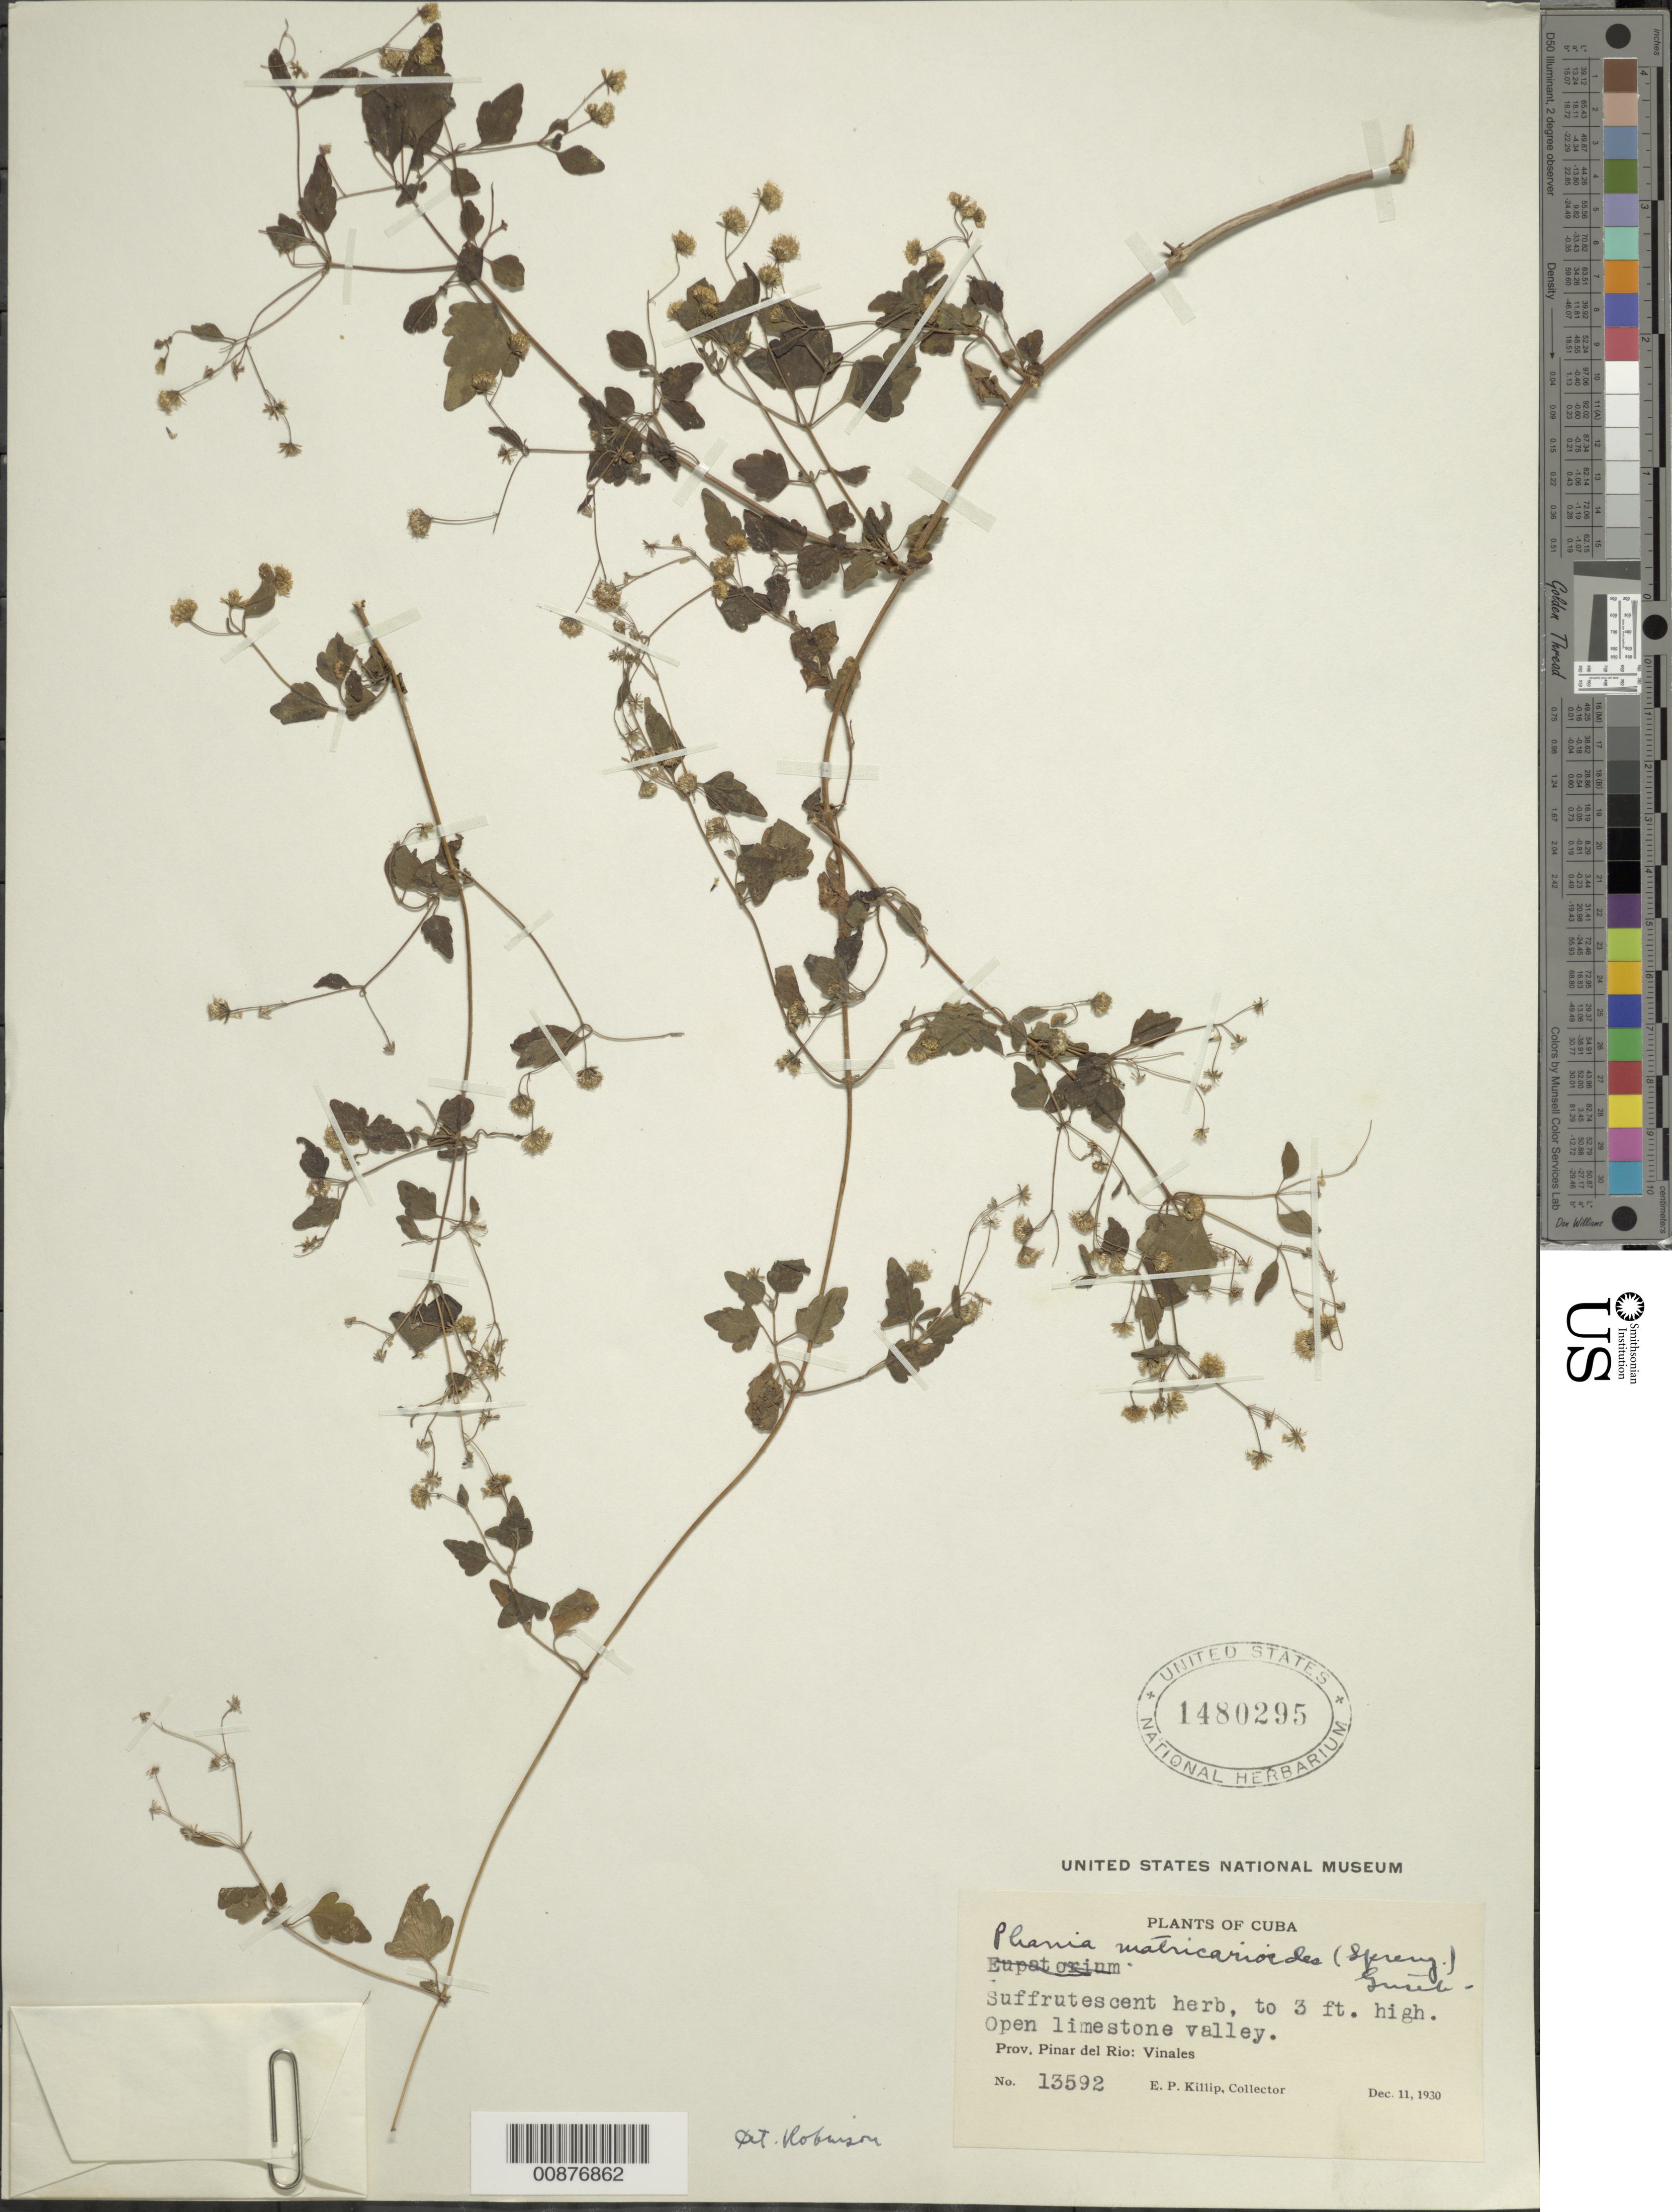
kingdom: Plantae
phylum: Tracheophyta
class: Magnoliopsida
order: Asterales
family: Asteraceae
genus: Phania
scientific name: Phania matricarioides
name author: (Spreng.) Griseb.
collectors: E. P. Killip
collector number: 13592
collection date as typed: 11 Dec 1930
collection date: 1930-12-11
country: Cuba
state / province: Pinar del Río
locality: Vinales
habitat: Open limestone valley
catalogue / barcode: US 1480295